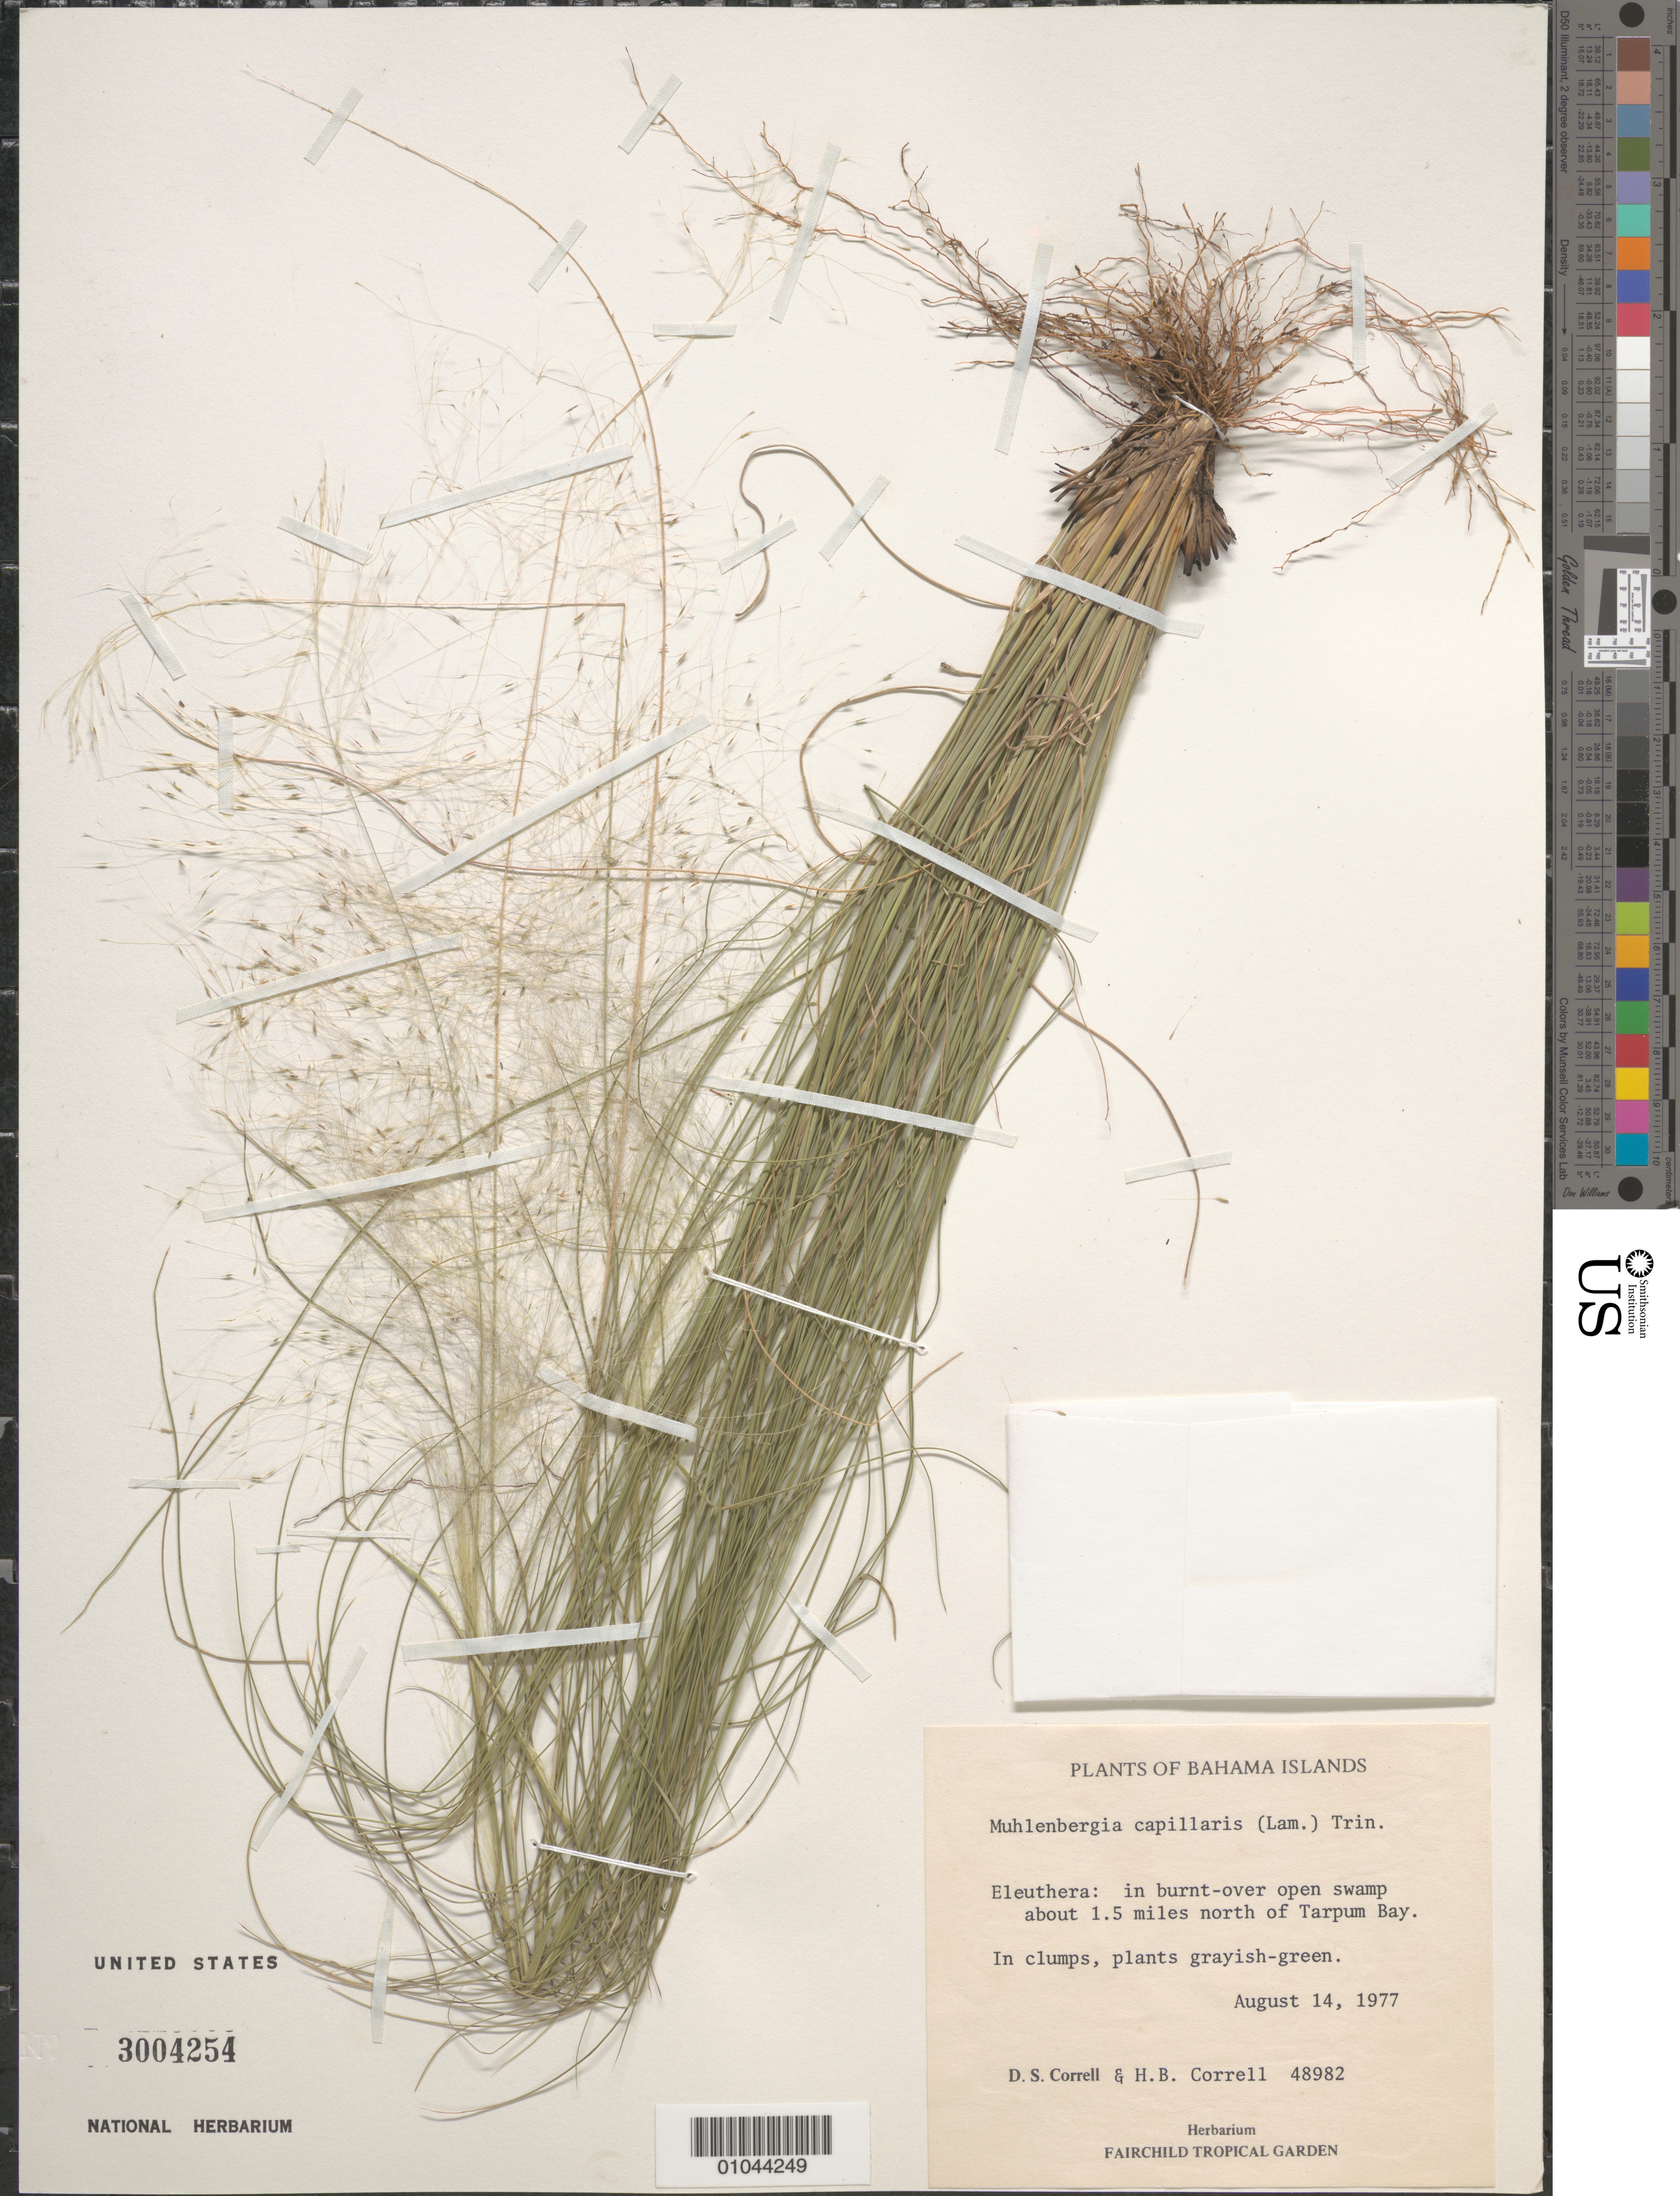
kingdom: Plantae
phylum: Tracheophyta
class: Liliopsida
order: Poales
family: Poaceae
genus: Muhlenbergia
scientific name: Muhlenbergia capillaris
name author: (Lam.) Trin.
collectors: D. S. Correll & H. Correll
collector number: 48982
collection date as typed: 14 Aug 1977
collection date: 1977-08-14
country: Bahamas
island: Eleuthera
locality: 1.5 miles north of Tarpum Bay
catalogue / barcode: US 3004254